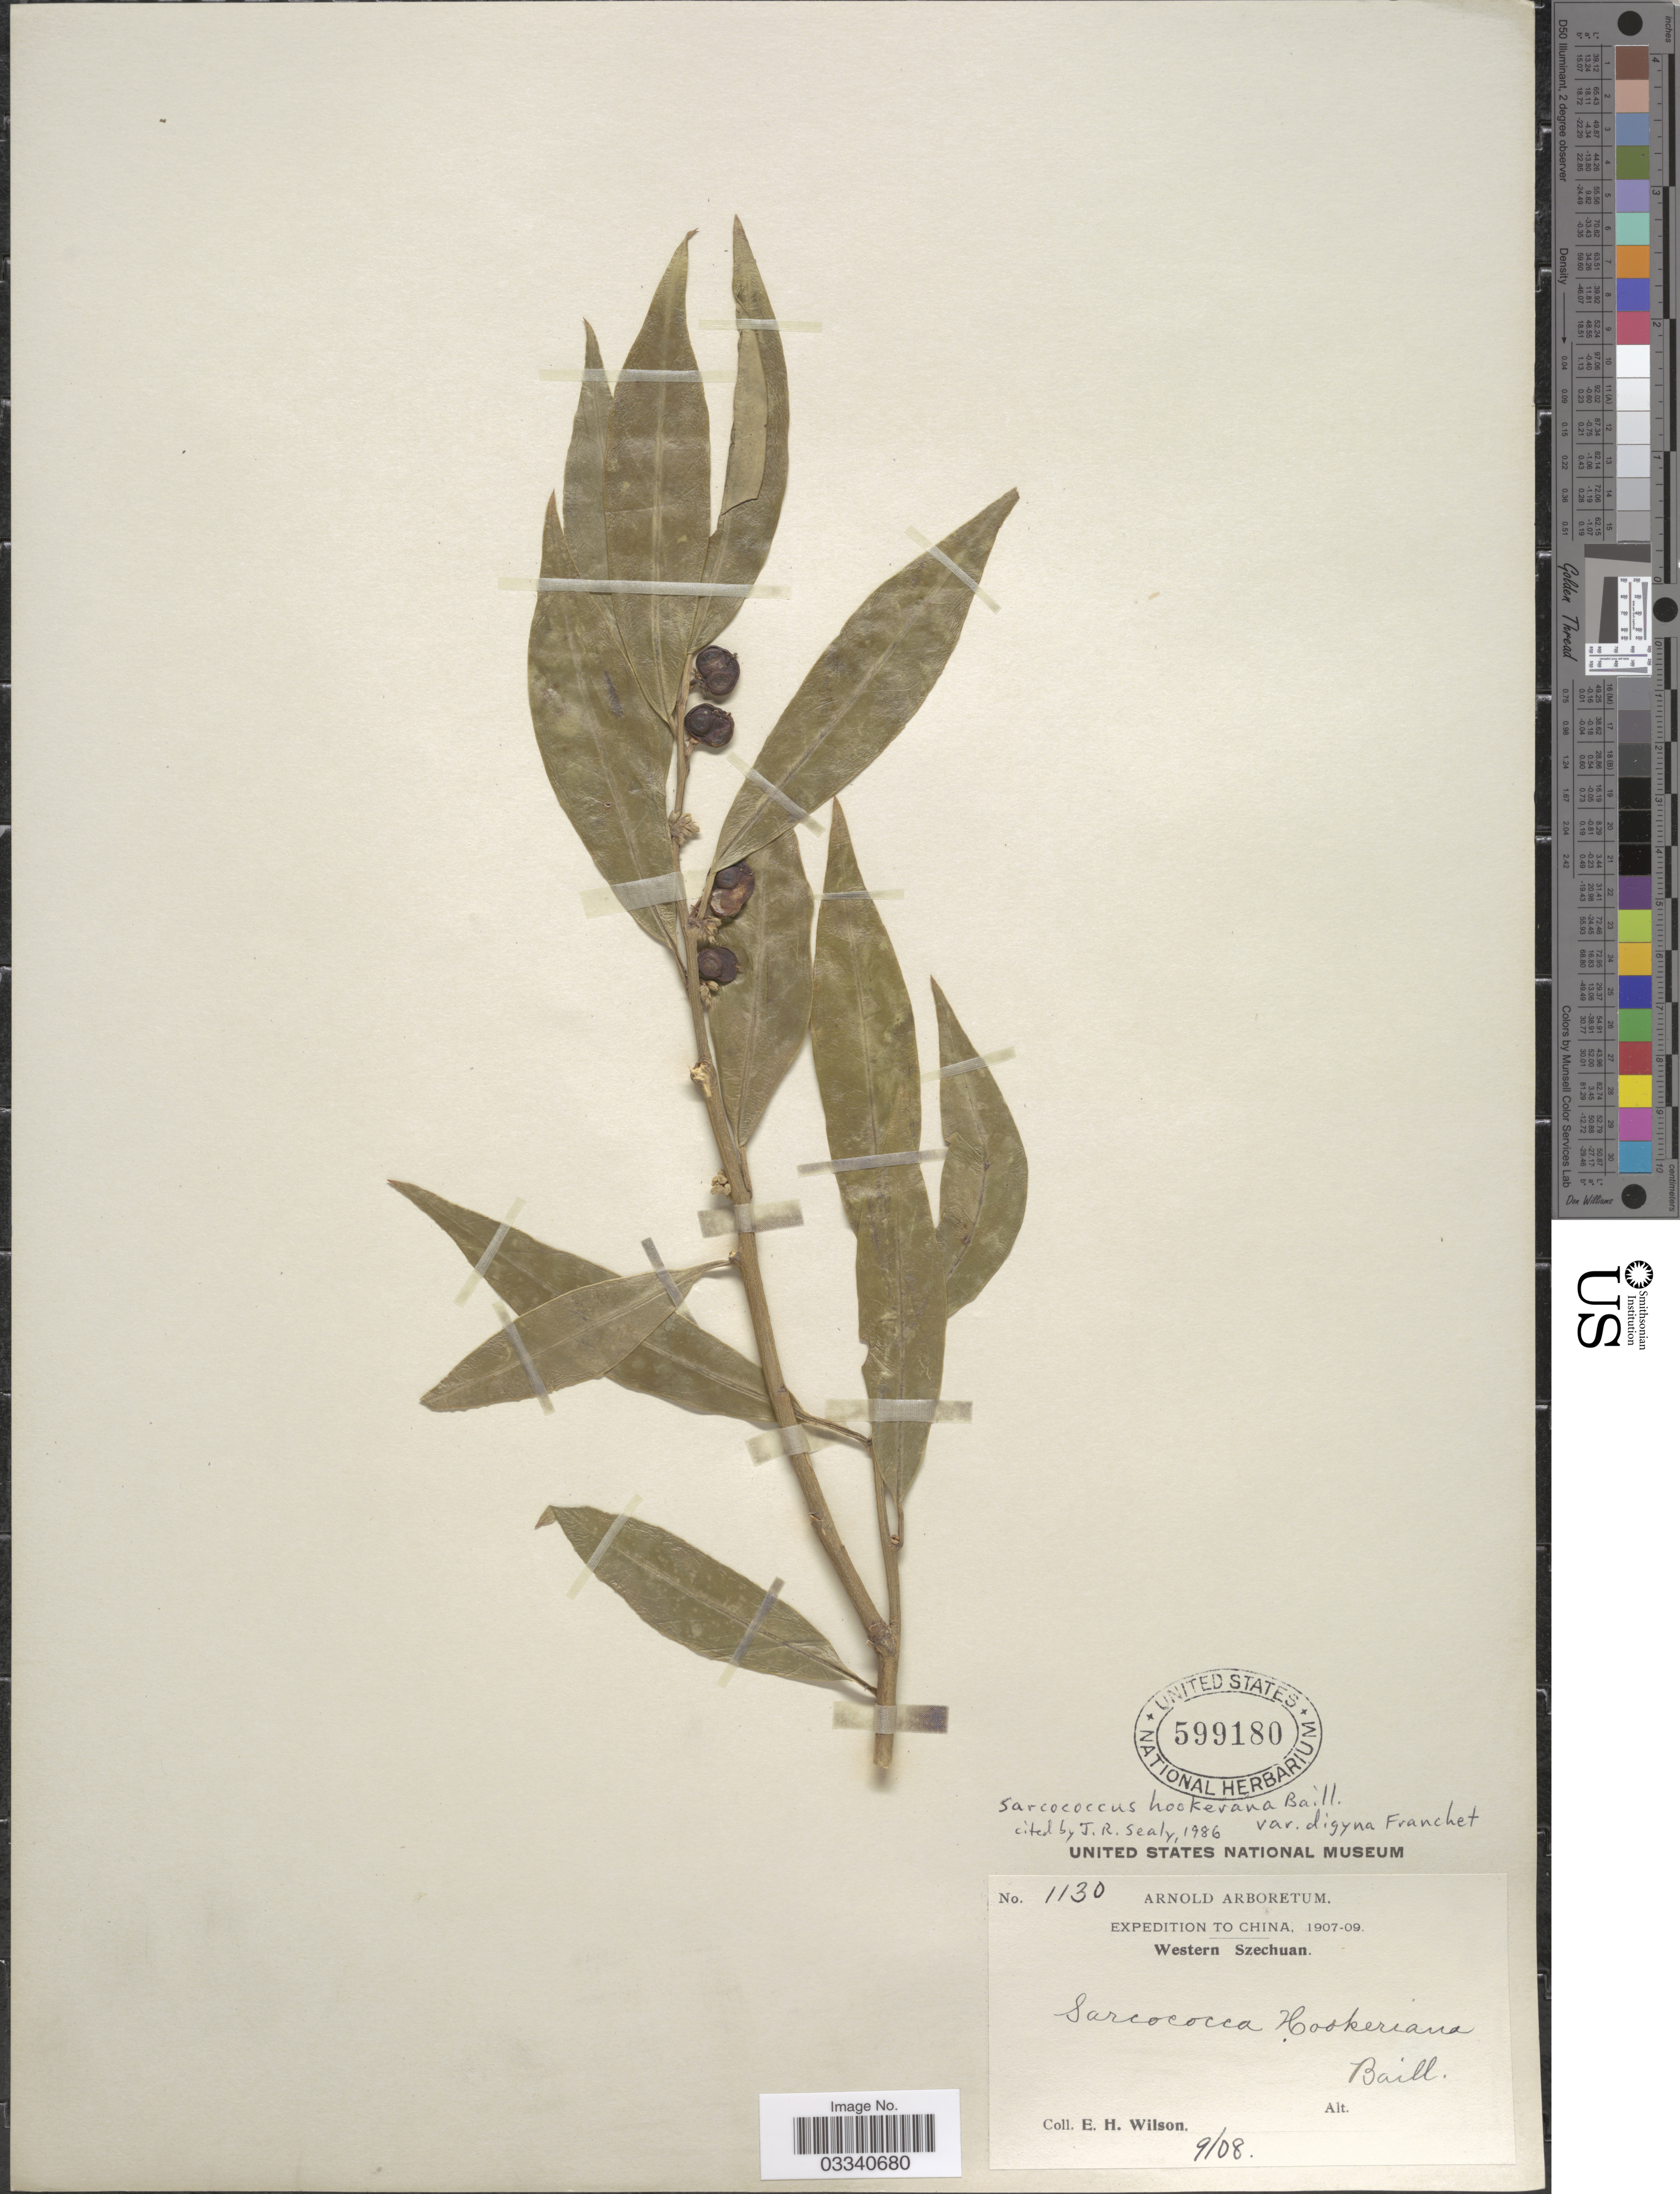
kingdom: Plantae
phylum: Tracheophyta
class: Magnoliopsida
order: Buxales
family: Buxaceae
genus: Sarcococca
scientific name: Sarcococca hookeriana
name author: Baill.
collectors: E. Wilson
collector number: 1130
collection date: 1908-09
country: China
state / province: Sichuan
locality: Western Szechuan.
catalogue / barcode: US 599180